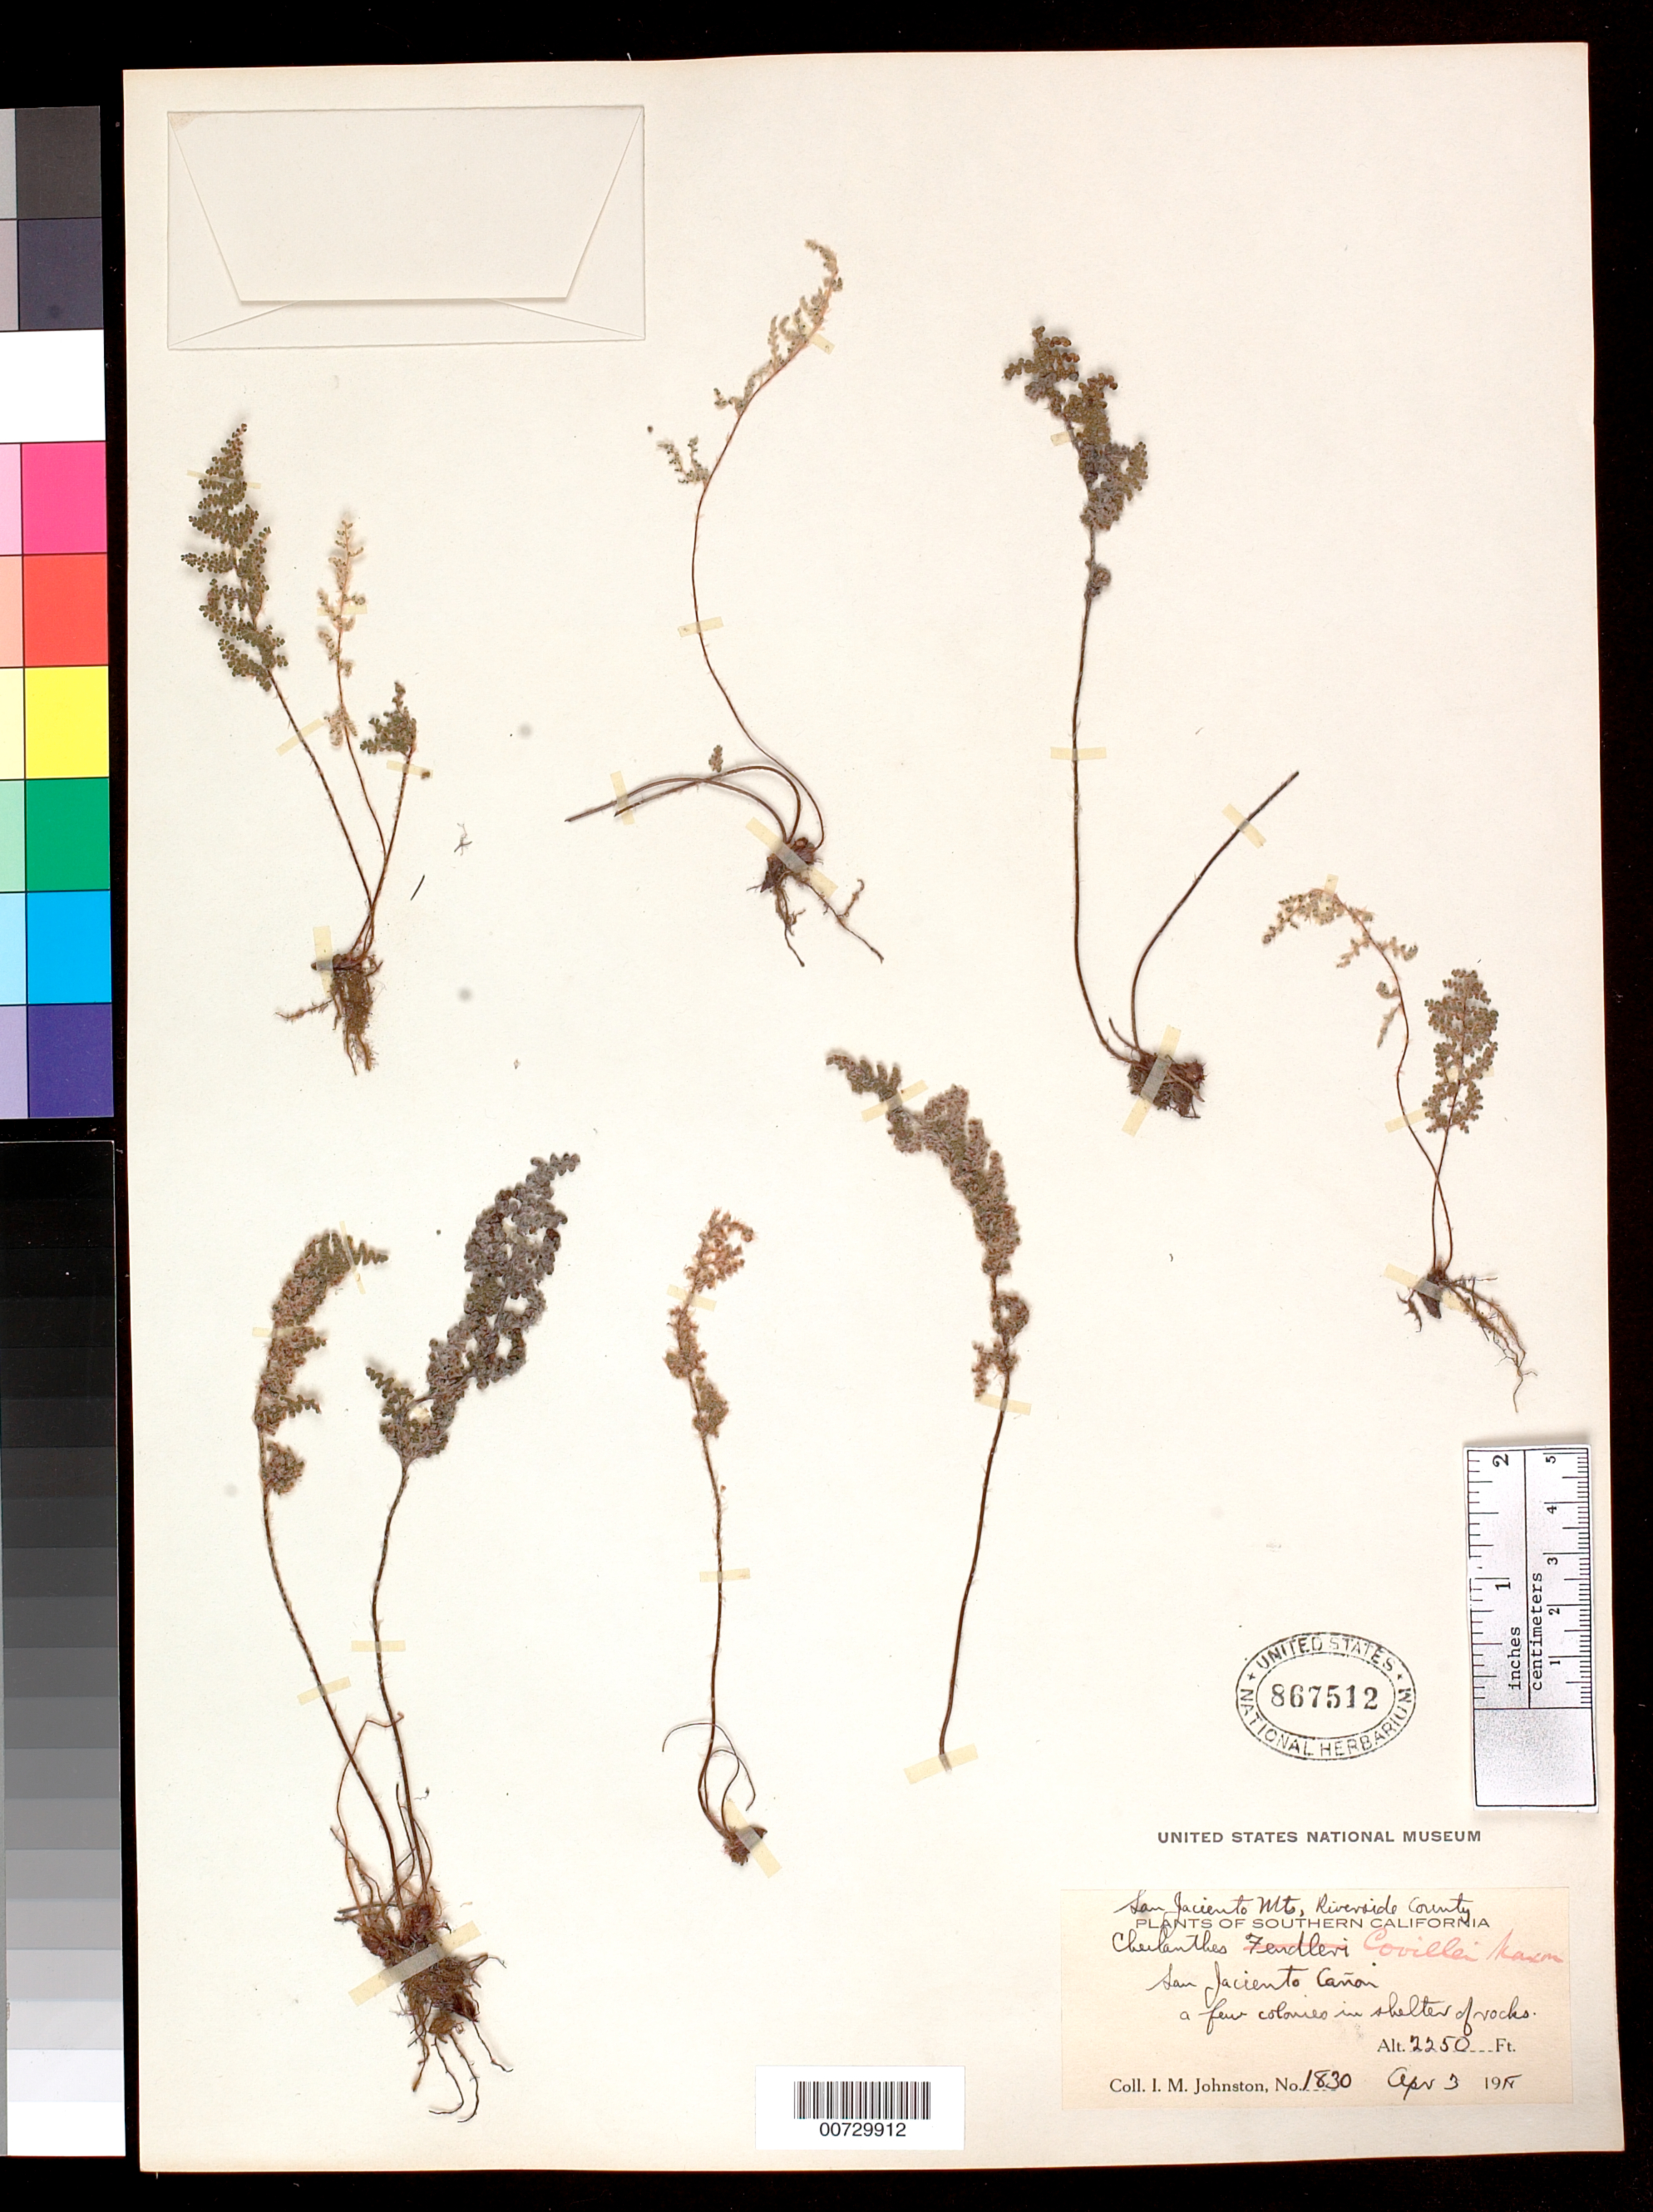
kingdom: Plantae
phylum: Tracheophyta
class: Polypodiopsida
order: Polypodiales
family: Pteridaceae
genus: Myriopteris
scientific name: Myriopteris covillei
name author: (Maxon) Á. Löve & D. Löve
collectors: I.M. Johnston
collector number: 1830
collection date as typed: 3 Apr 1918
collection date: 1918-04-03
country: United States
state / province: California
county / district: Riverside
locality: San Jacinto Mts., San Jacinto Cañon.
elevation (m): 686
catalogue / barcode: US 867512